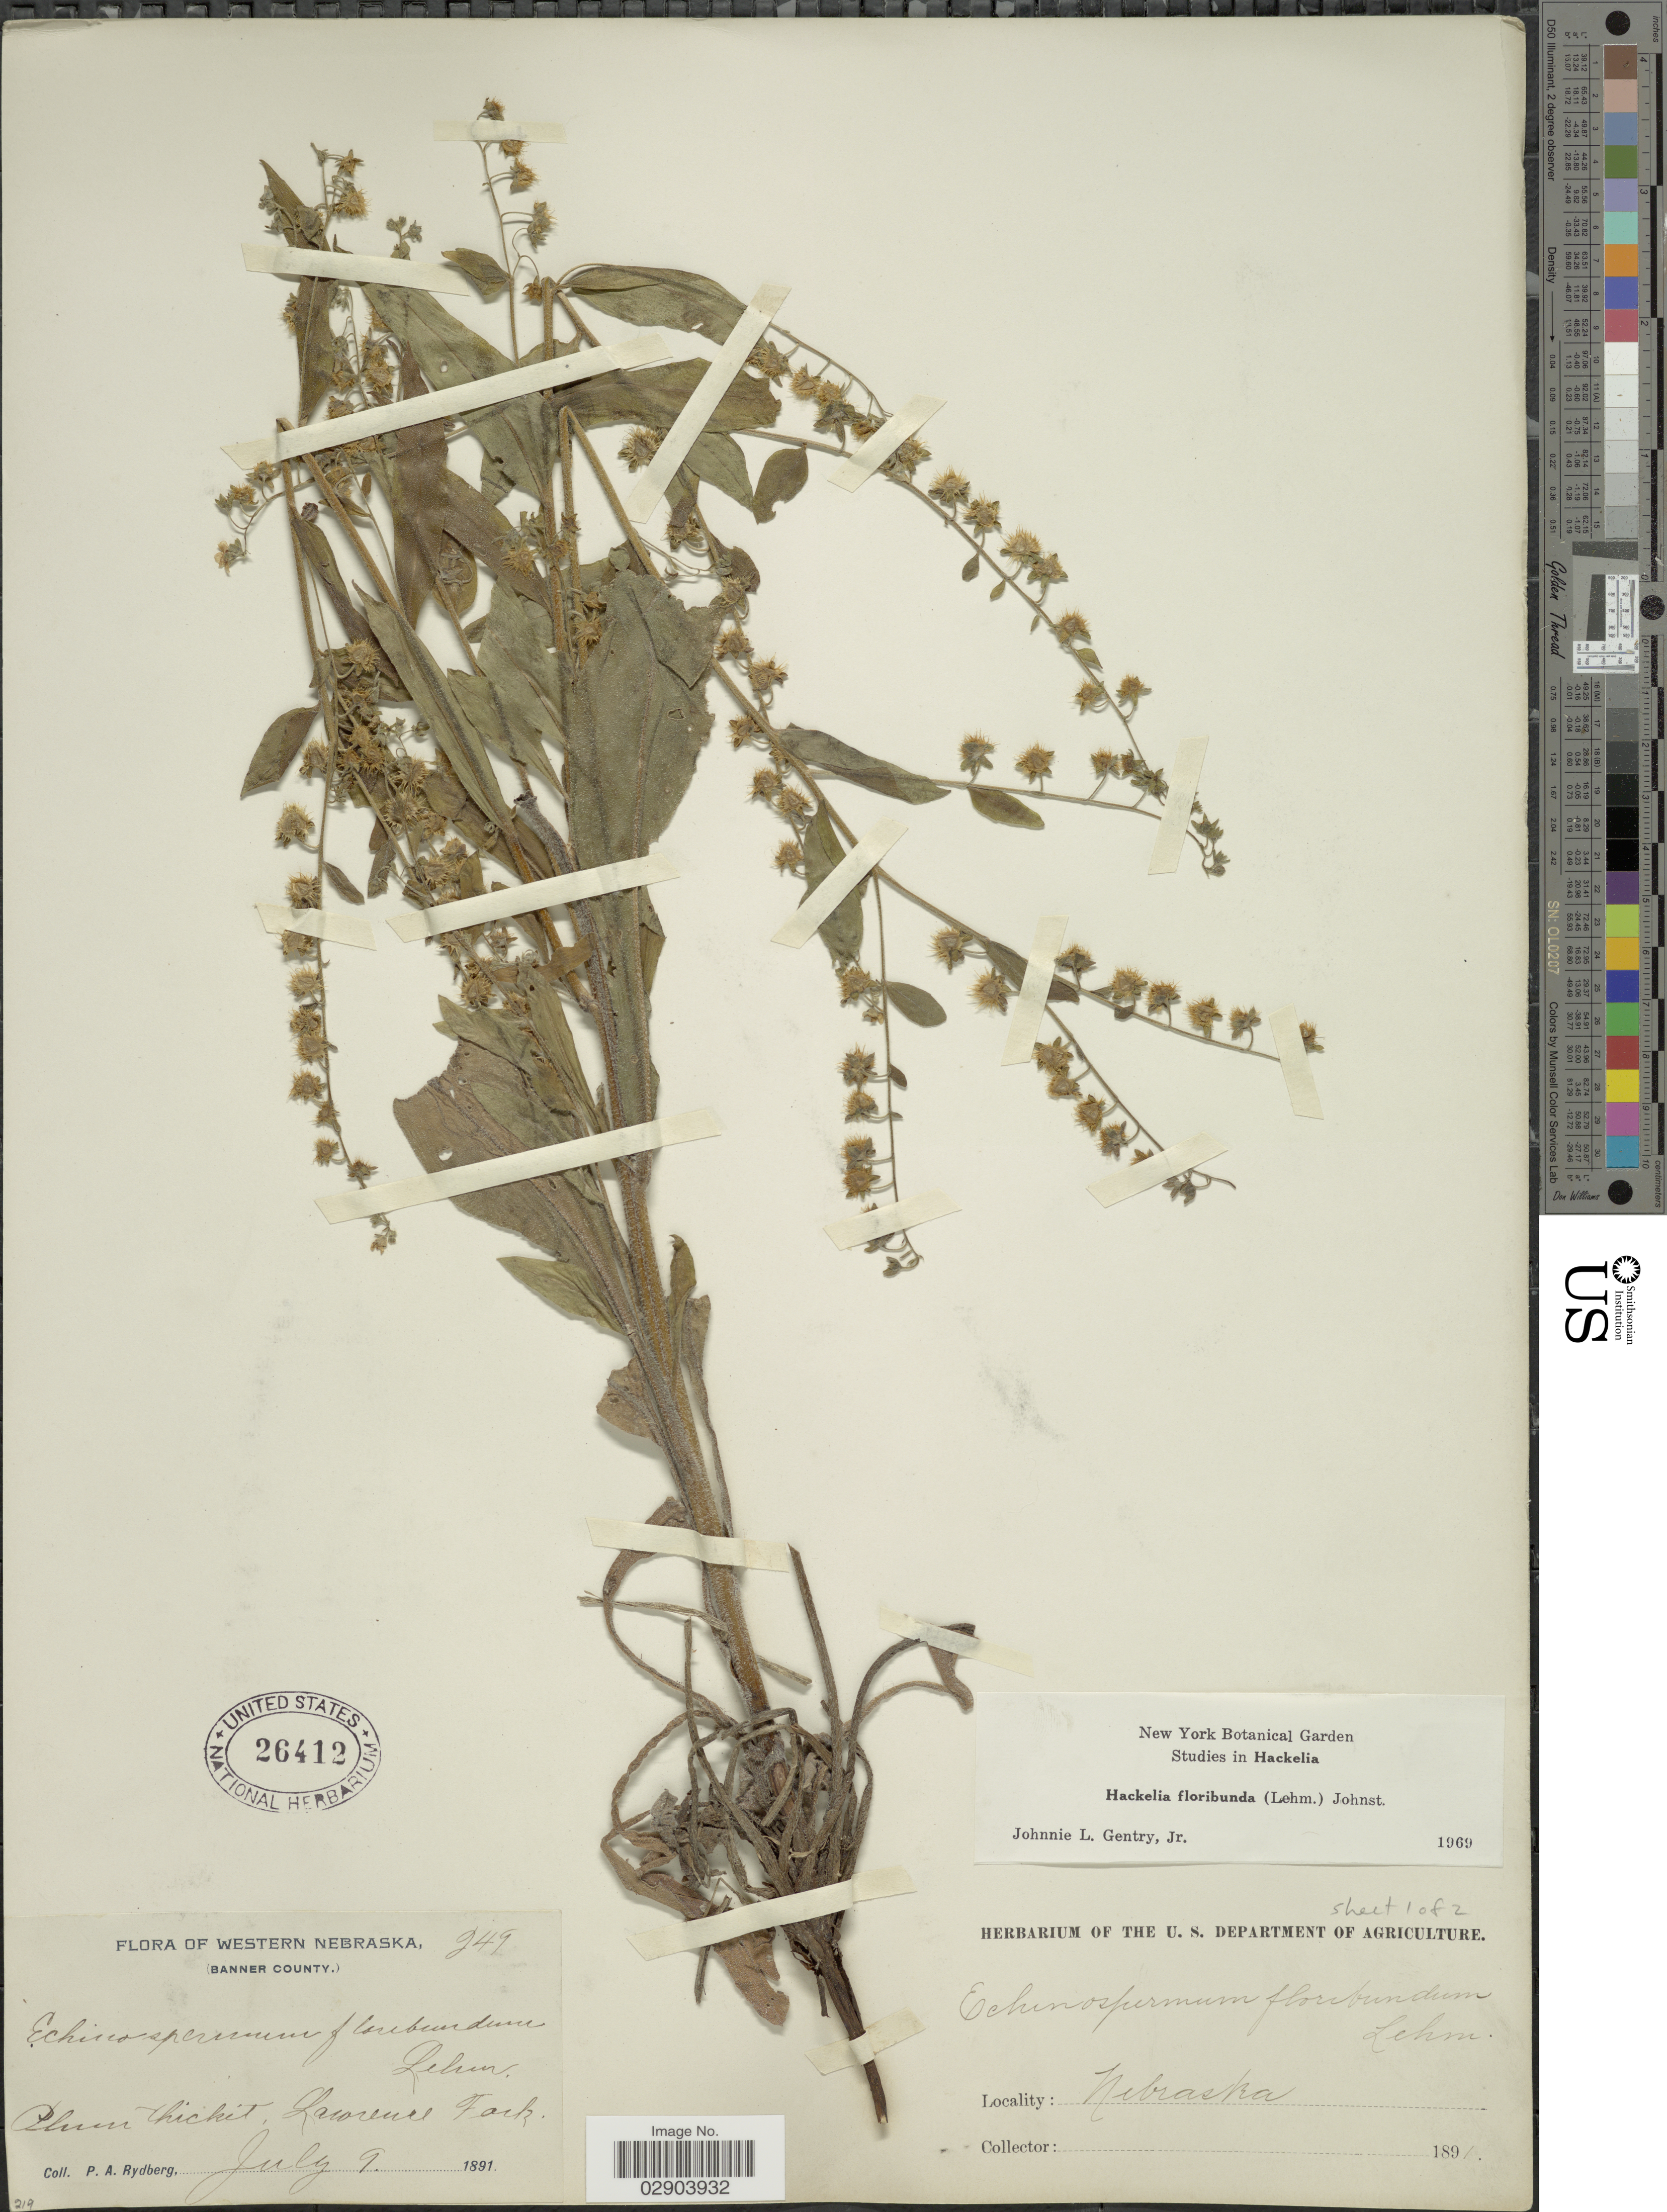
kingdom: Plantae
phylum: Tracheophyta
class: Magnoliopsida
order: Boraginales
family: Boraginaceae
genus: Hackelia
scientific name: Hackelia floribunda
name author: (Lehm.) I.M. Johnst.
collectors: P. A. Rydberg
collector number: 249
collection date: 1891-07-09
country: United States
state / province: Nebraska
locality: Western Nebraska, Banner County, Plum Thicket, Lawrence Track.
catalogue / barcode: US 26412